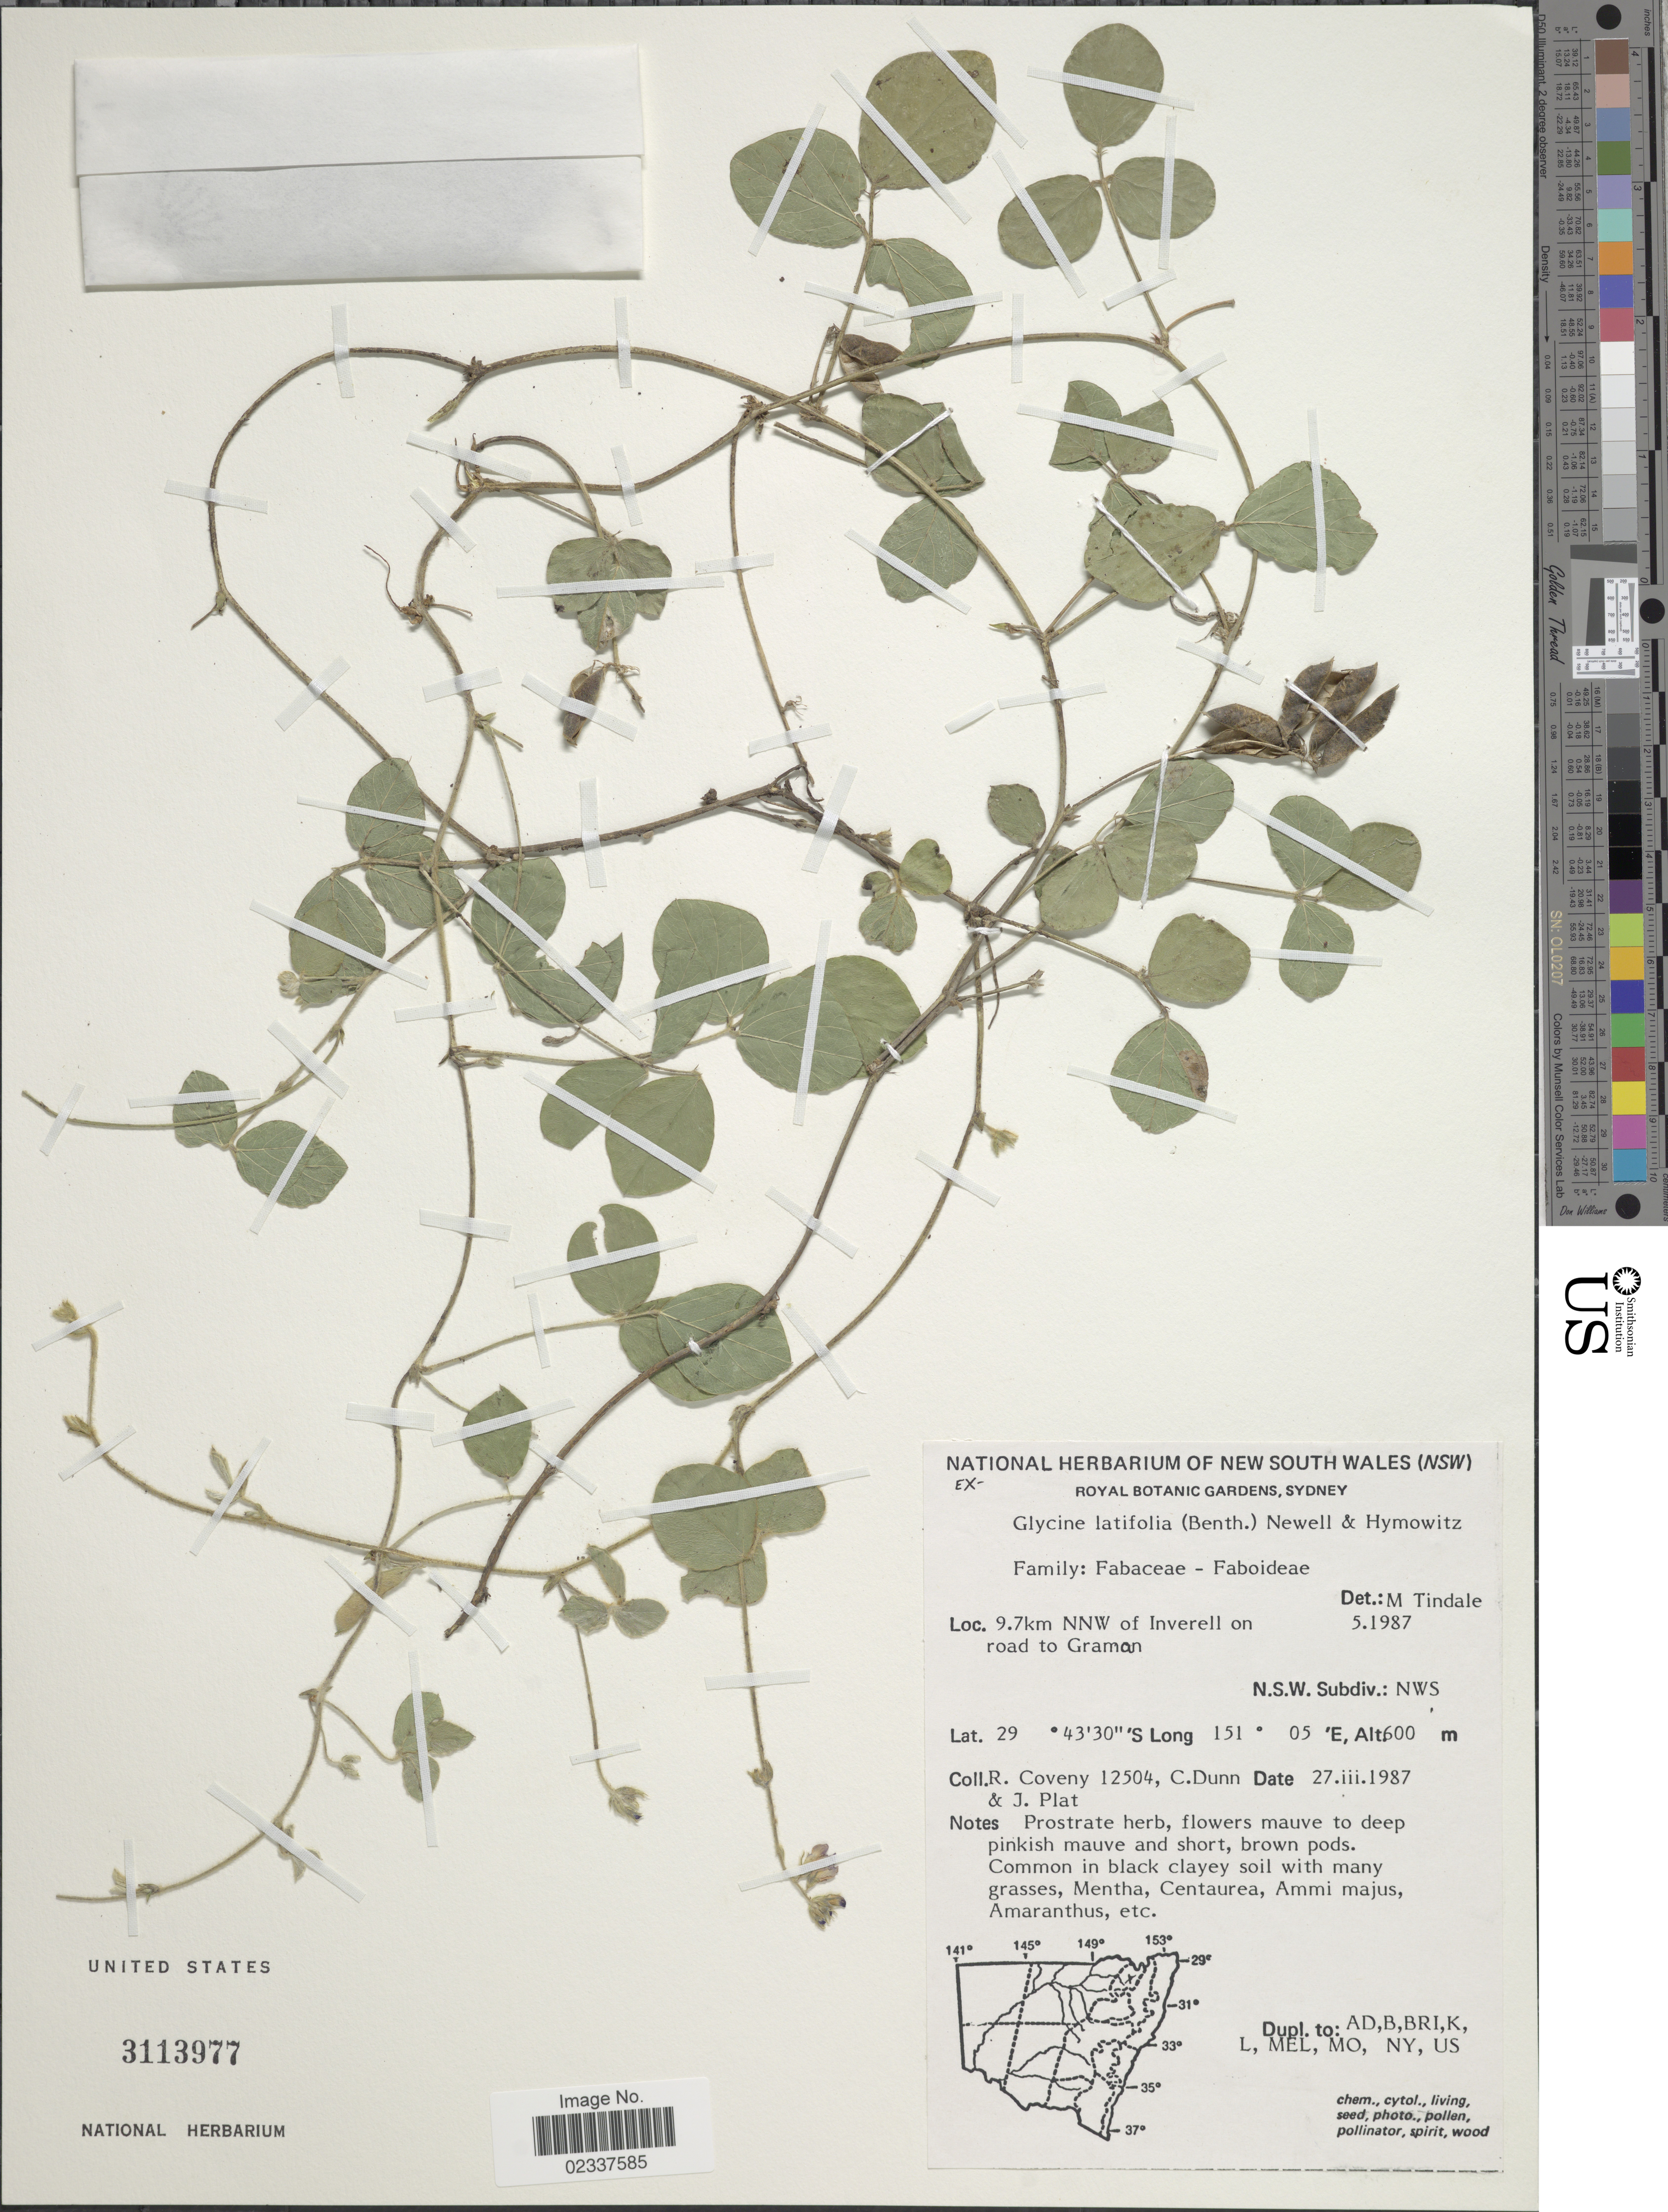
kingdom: Plantae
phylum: Tracheophyta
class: Magnoliopsida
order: Fabales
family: Fabaceae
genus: Glycine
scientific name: Glycine latifolia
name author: (Benth.) C.A. Newell & Hymowitz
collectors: R. Coveny, C. Dunn & J. Plat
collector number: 12504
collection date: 1987-03-27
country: Australia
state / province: New South Wales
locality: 907 km NNW of Inverell on road to Gramon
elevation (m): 600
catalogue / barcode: US 3113977